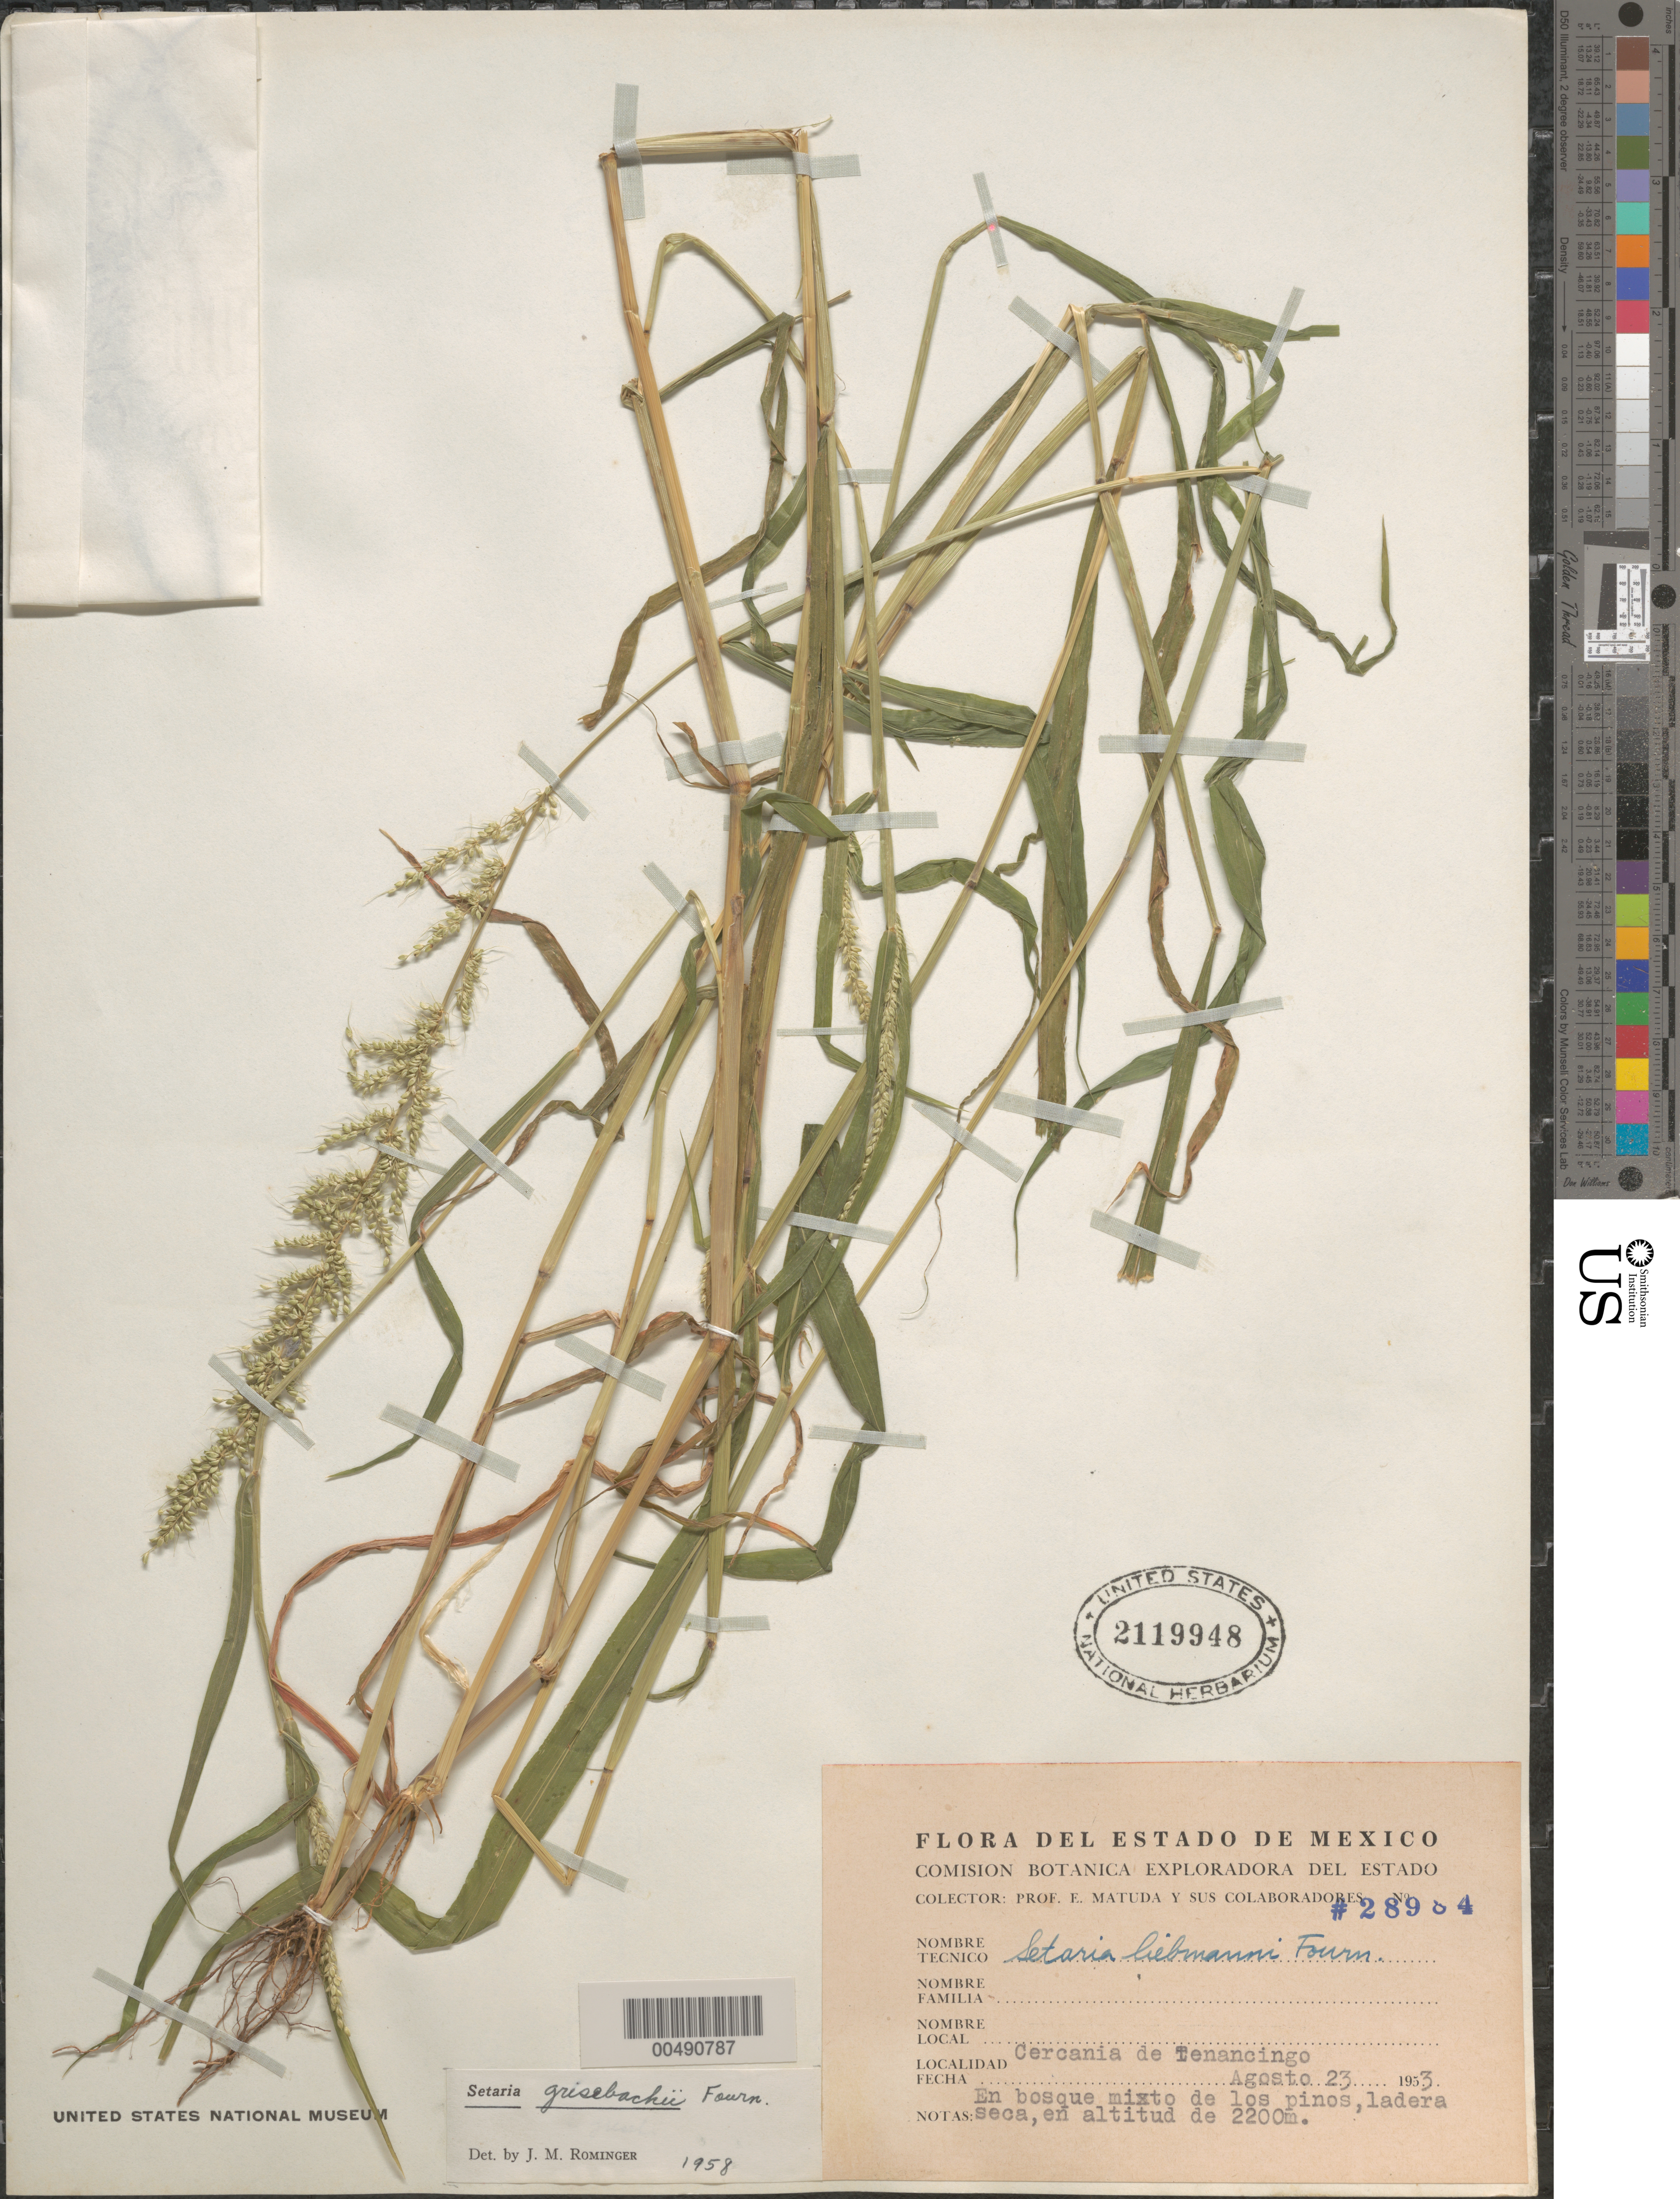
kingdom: Plantae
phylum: Tracheophyta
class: Liliopsida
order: Poales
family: Poaceae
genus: Setaria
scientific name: Setaria grisebachii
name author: E. Fourn.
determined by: Rominger, J. M.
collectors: E. Matuda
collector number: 28984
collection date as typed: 23 Aug 1953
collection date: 1953-08-23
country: Mexico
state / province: México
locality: Cercania de Tenancingo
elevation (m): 2200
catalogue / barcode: US 2119948